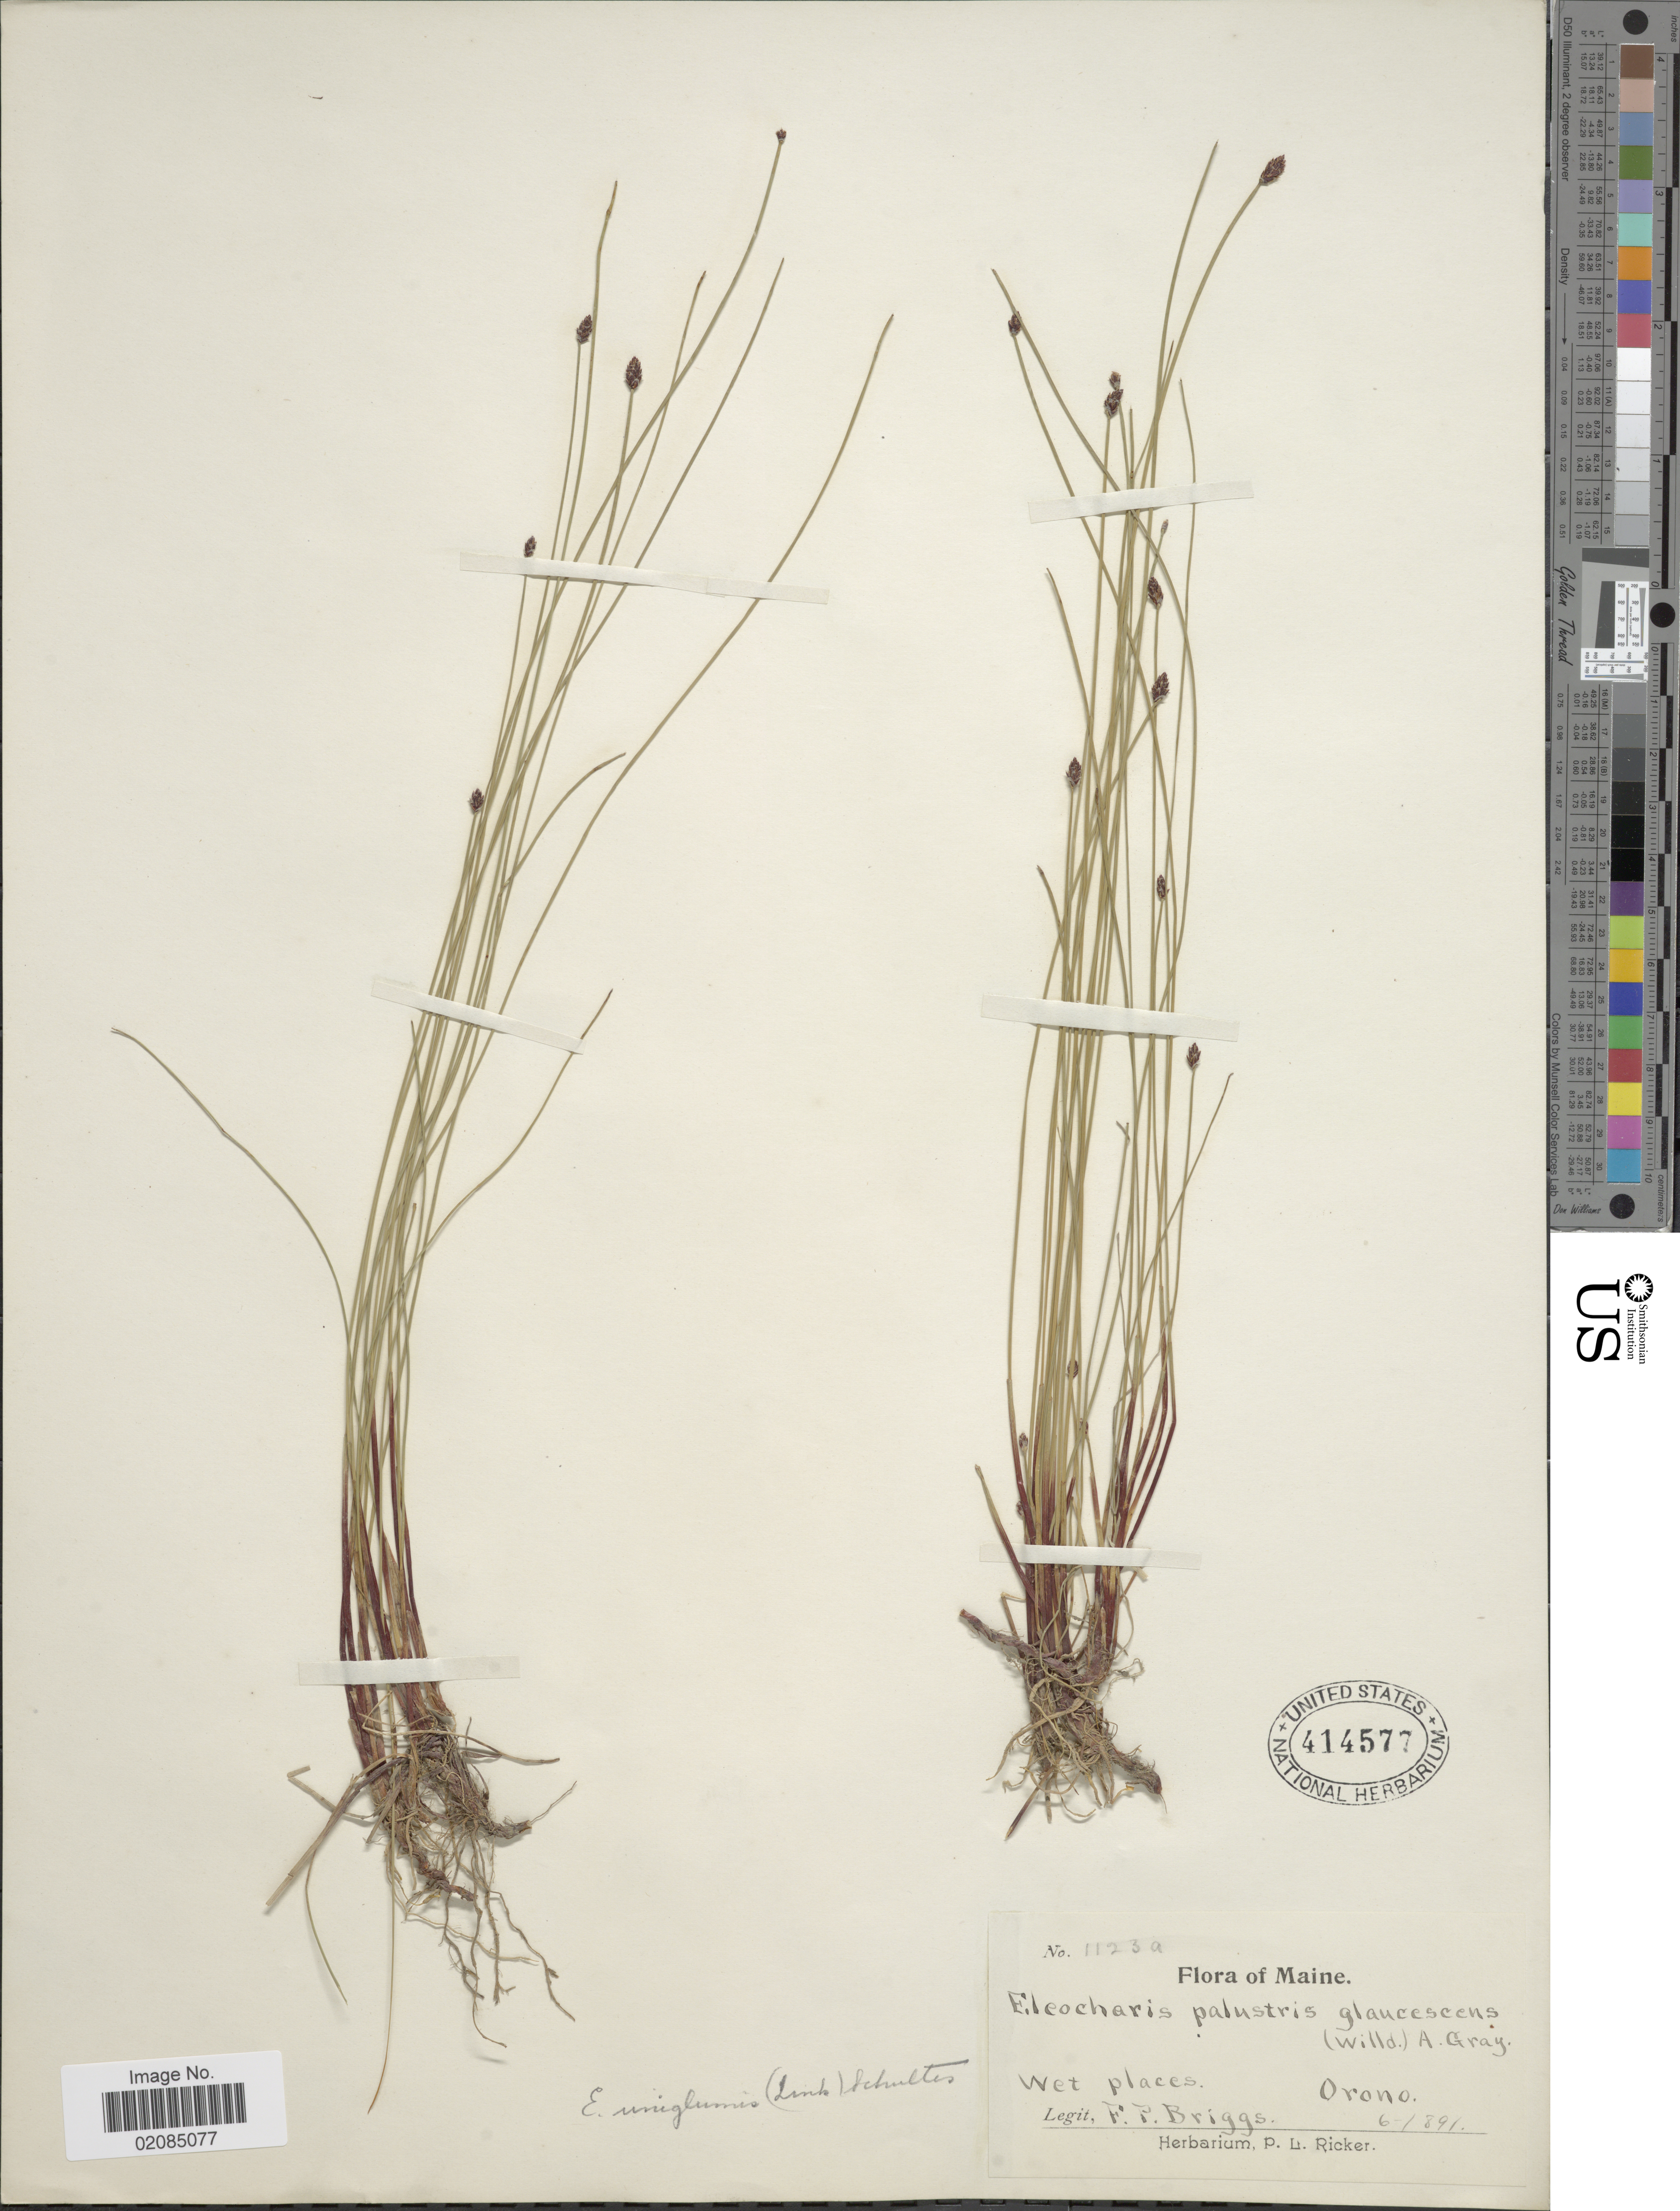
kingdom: Plantae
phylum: Tracheophyta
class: Liliopsida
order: Poales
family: Cyperaceae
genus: Eleocharis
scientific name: Eleocharis uniglumis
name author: (Link) Schult.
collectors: F. Briggs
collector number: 1123a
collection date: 1891-06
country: United States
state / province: Maine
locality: Orono, wet places.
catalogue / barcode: US 414577